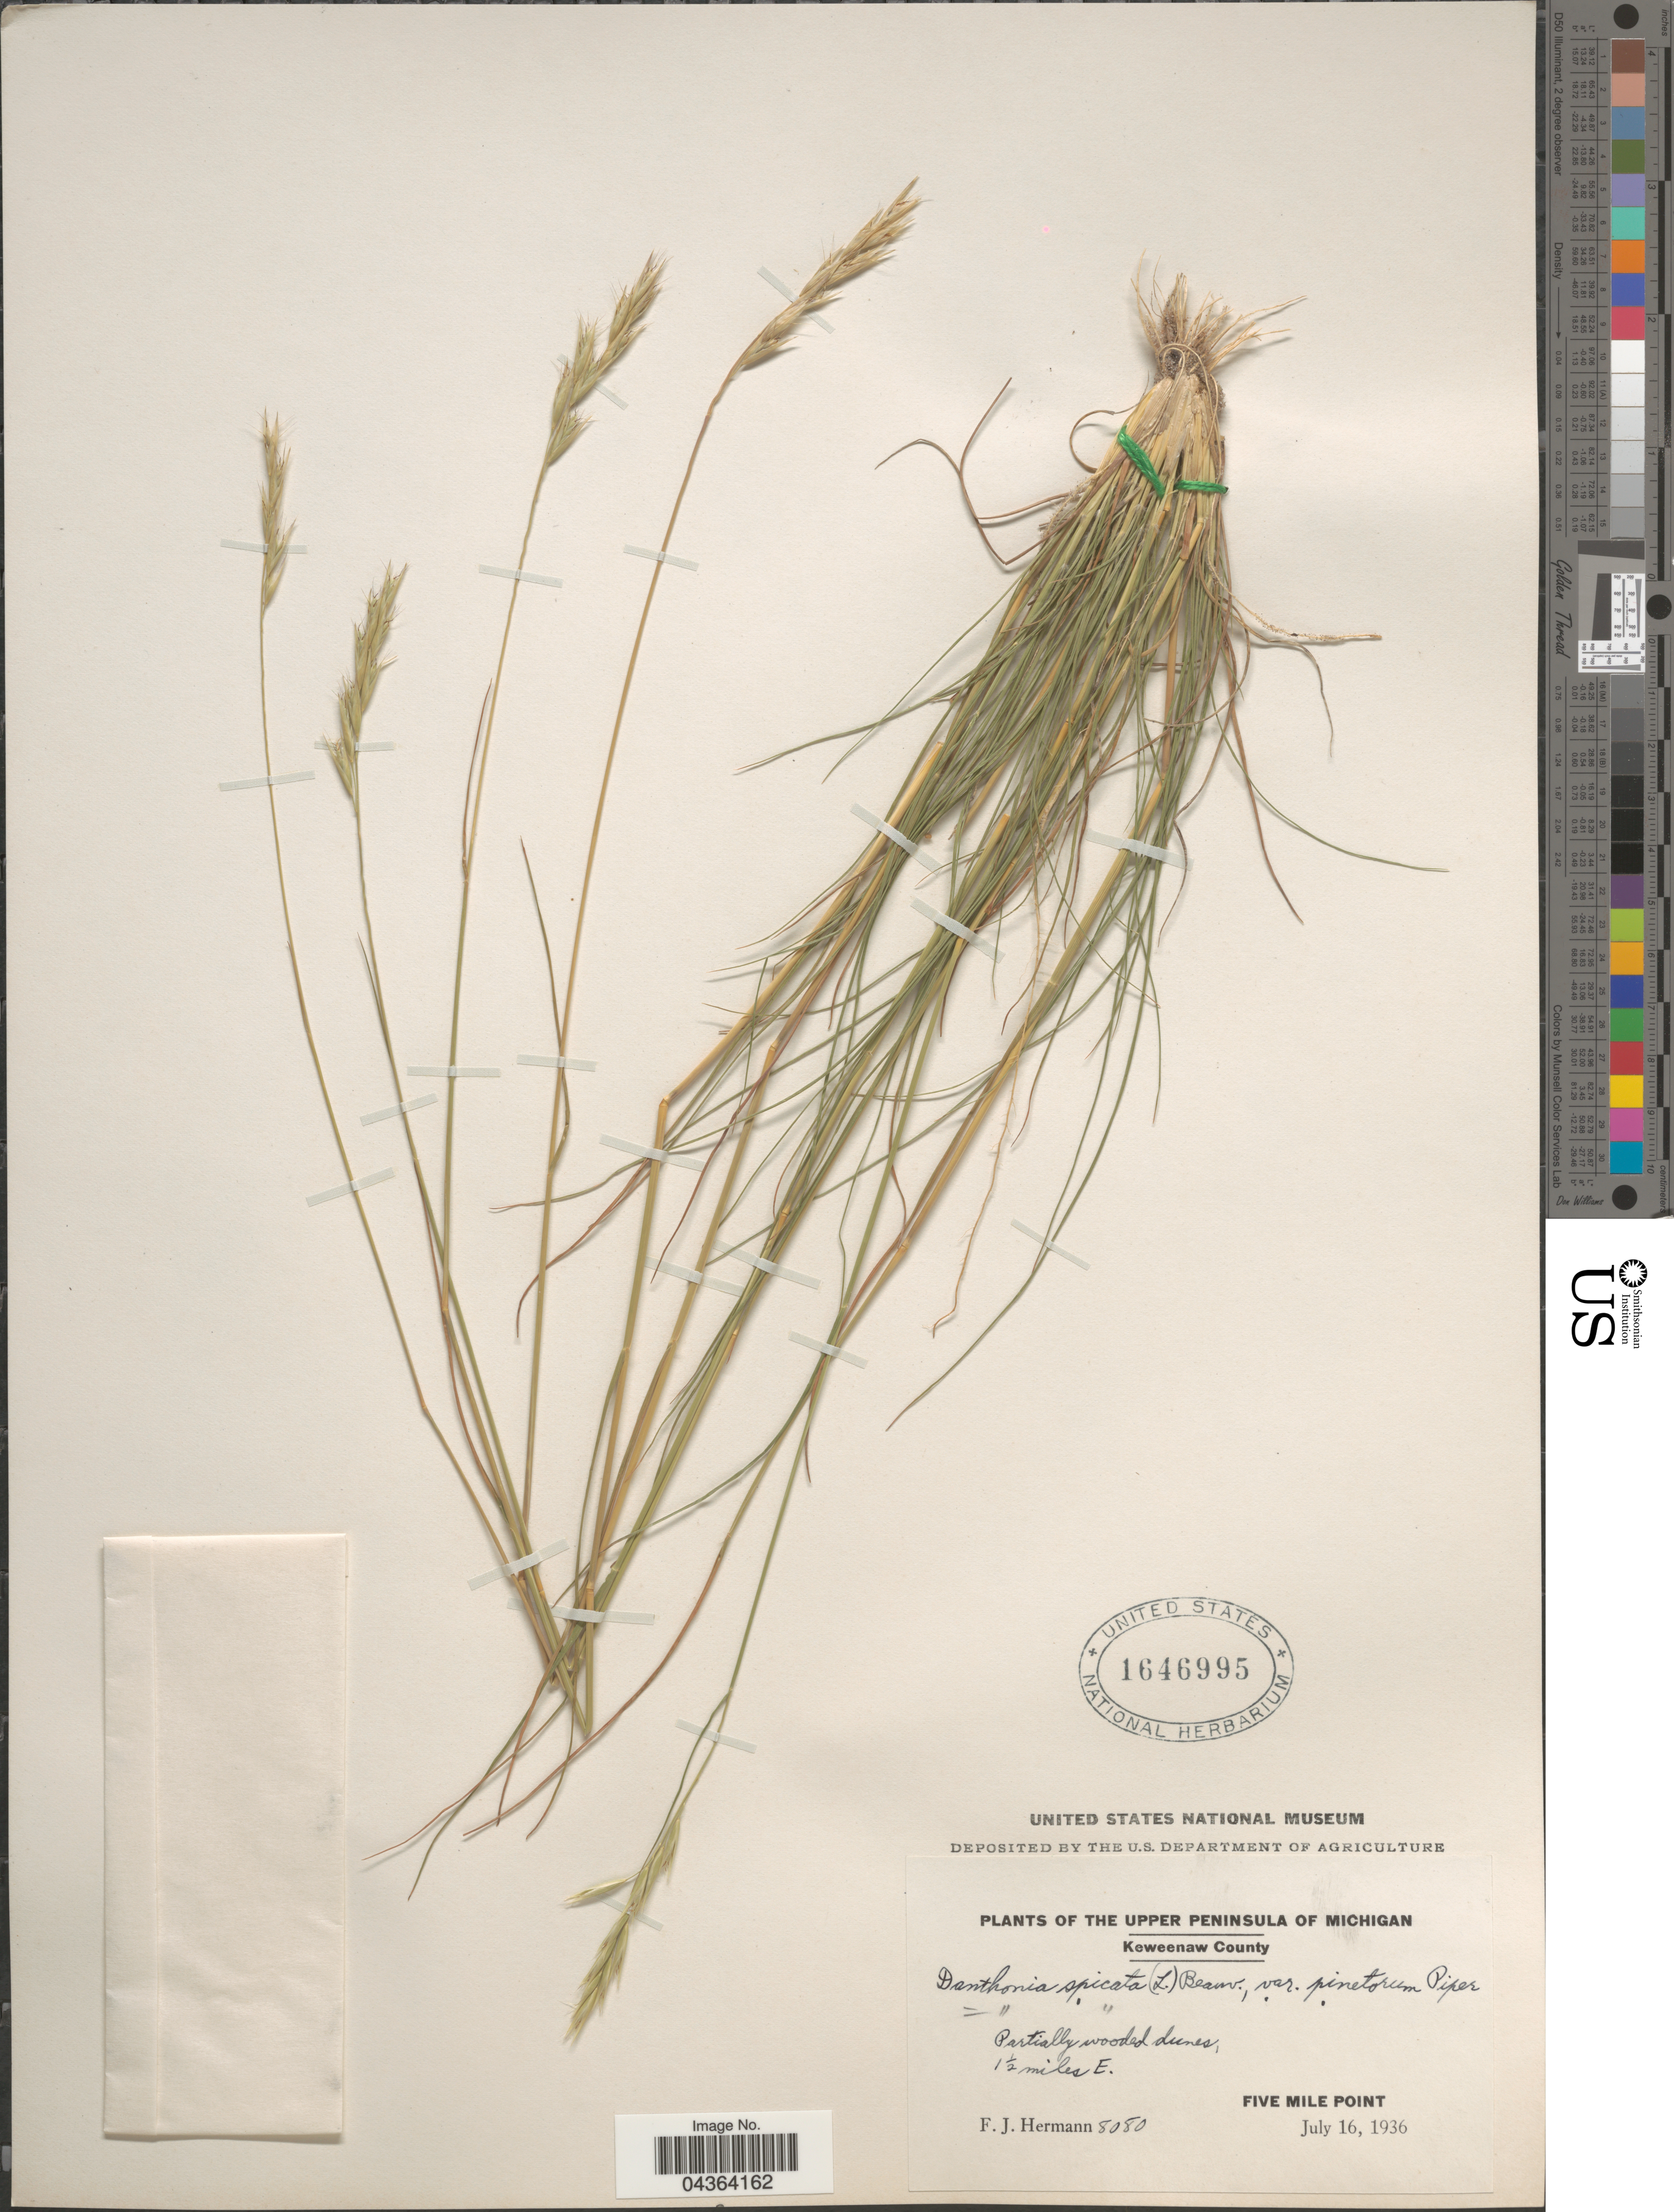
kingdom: Plantae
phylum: Tracheophyta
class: Liliopsida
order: Poales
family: Poaceae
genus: Danthonia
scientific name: Danthonia spicata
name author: (L.) P. Beauv. ex Roem. & Schult.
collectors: F. J. Hermann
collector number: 8080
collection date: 1936-07-16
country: United States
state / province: Michigan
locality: Upper Peninsula of Michigan. Keweenaw County. Partially wooded dunes, 1½ miles E. Five Mile Point.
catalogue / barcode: US 1646995